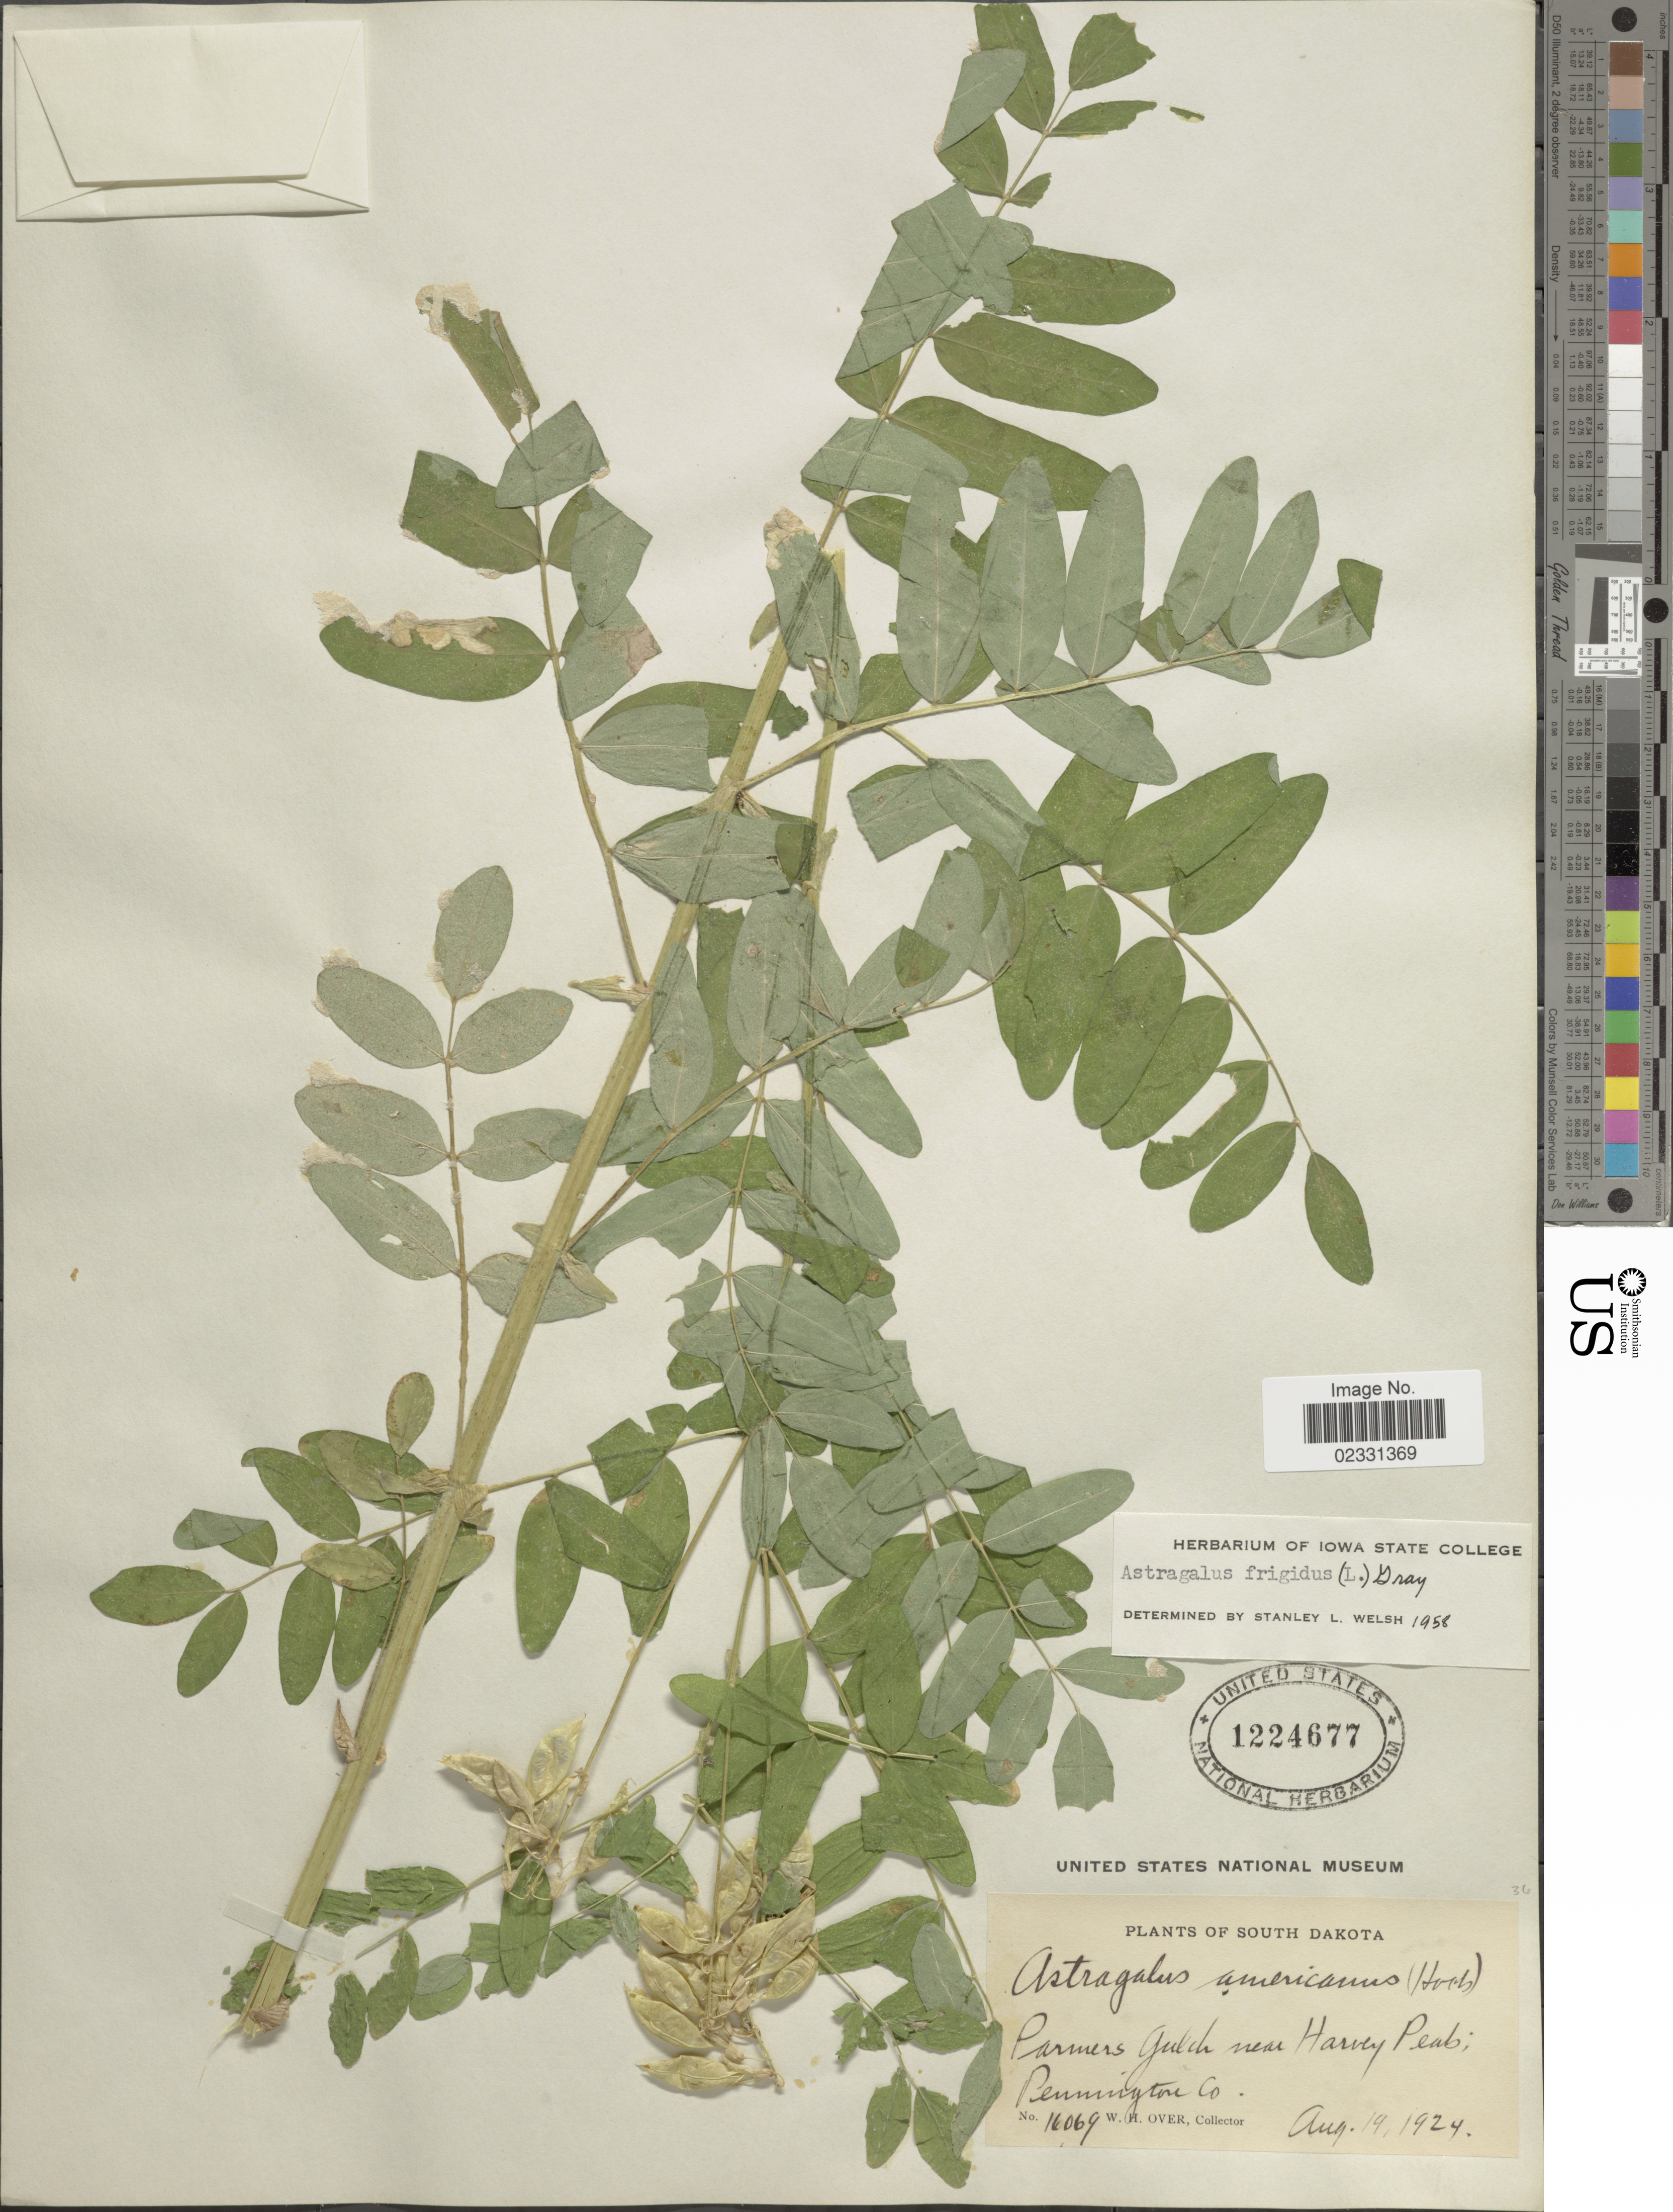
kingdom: Plantae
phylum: Tracheophyta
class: Magnoliopsida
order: Fabales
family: Fabaceae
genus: Astragalus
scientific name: Astragalus frigidus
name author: (L.) A. Gray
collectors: W. Over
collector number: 16069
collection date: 1924-08-19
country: United States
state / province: South Dakota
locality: Parmers [interpreted] Gulch near Harvey Peak, Pennington Co.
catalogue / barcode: US 1224677